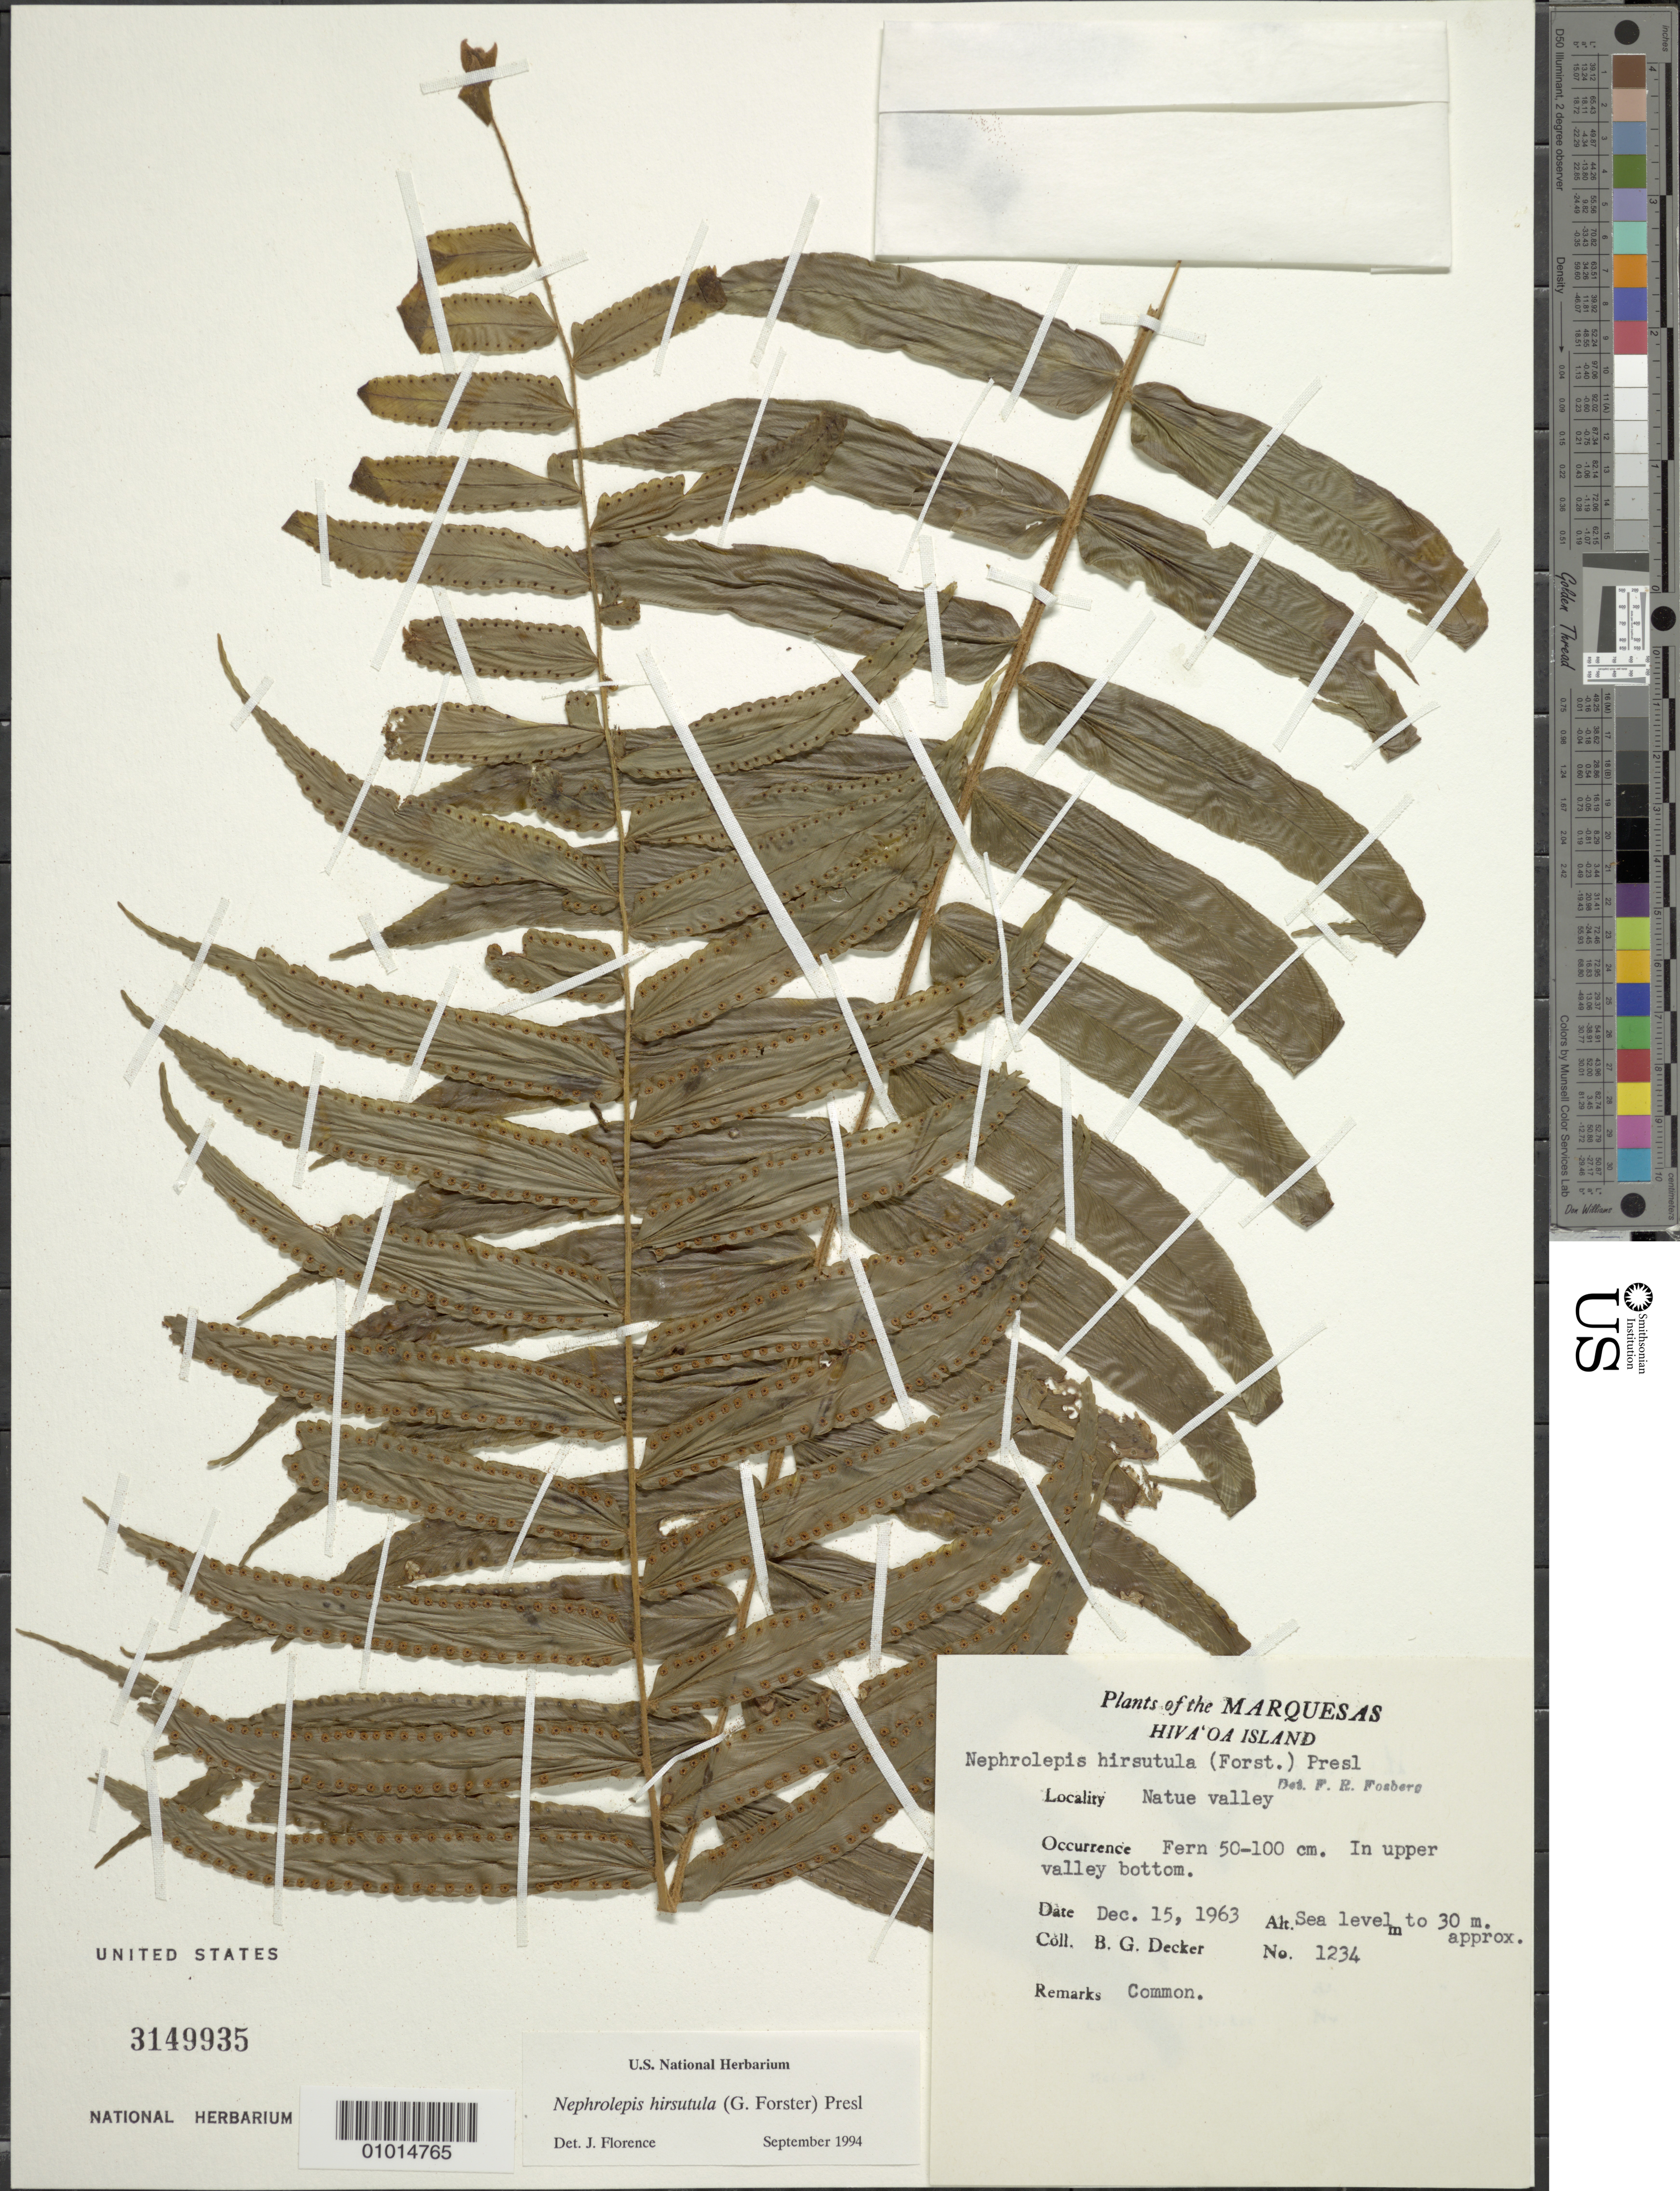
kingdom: Plantae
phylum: Tracheophyta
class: Polypodiopsida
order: Polypodiales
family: Nephrolepidaceae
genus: Nephrolepis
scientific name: Nephrolepis hirsutula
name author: (G. Forst.) C. Presl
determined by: Florence, J.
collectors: B. G. Decker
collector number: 1234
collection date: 1963-12-15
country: French Polynesia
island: Hiva Oa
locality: Natue valley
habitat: Upper valley bottom; common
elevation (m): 0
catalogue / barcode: US 3149935